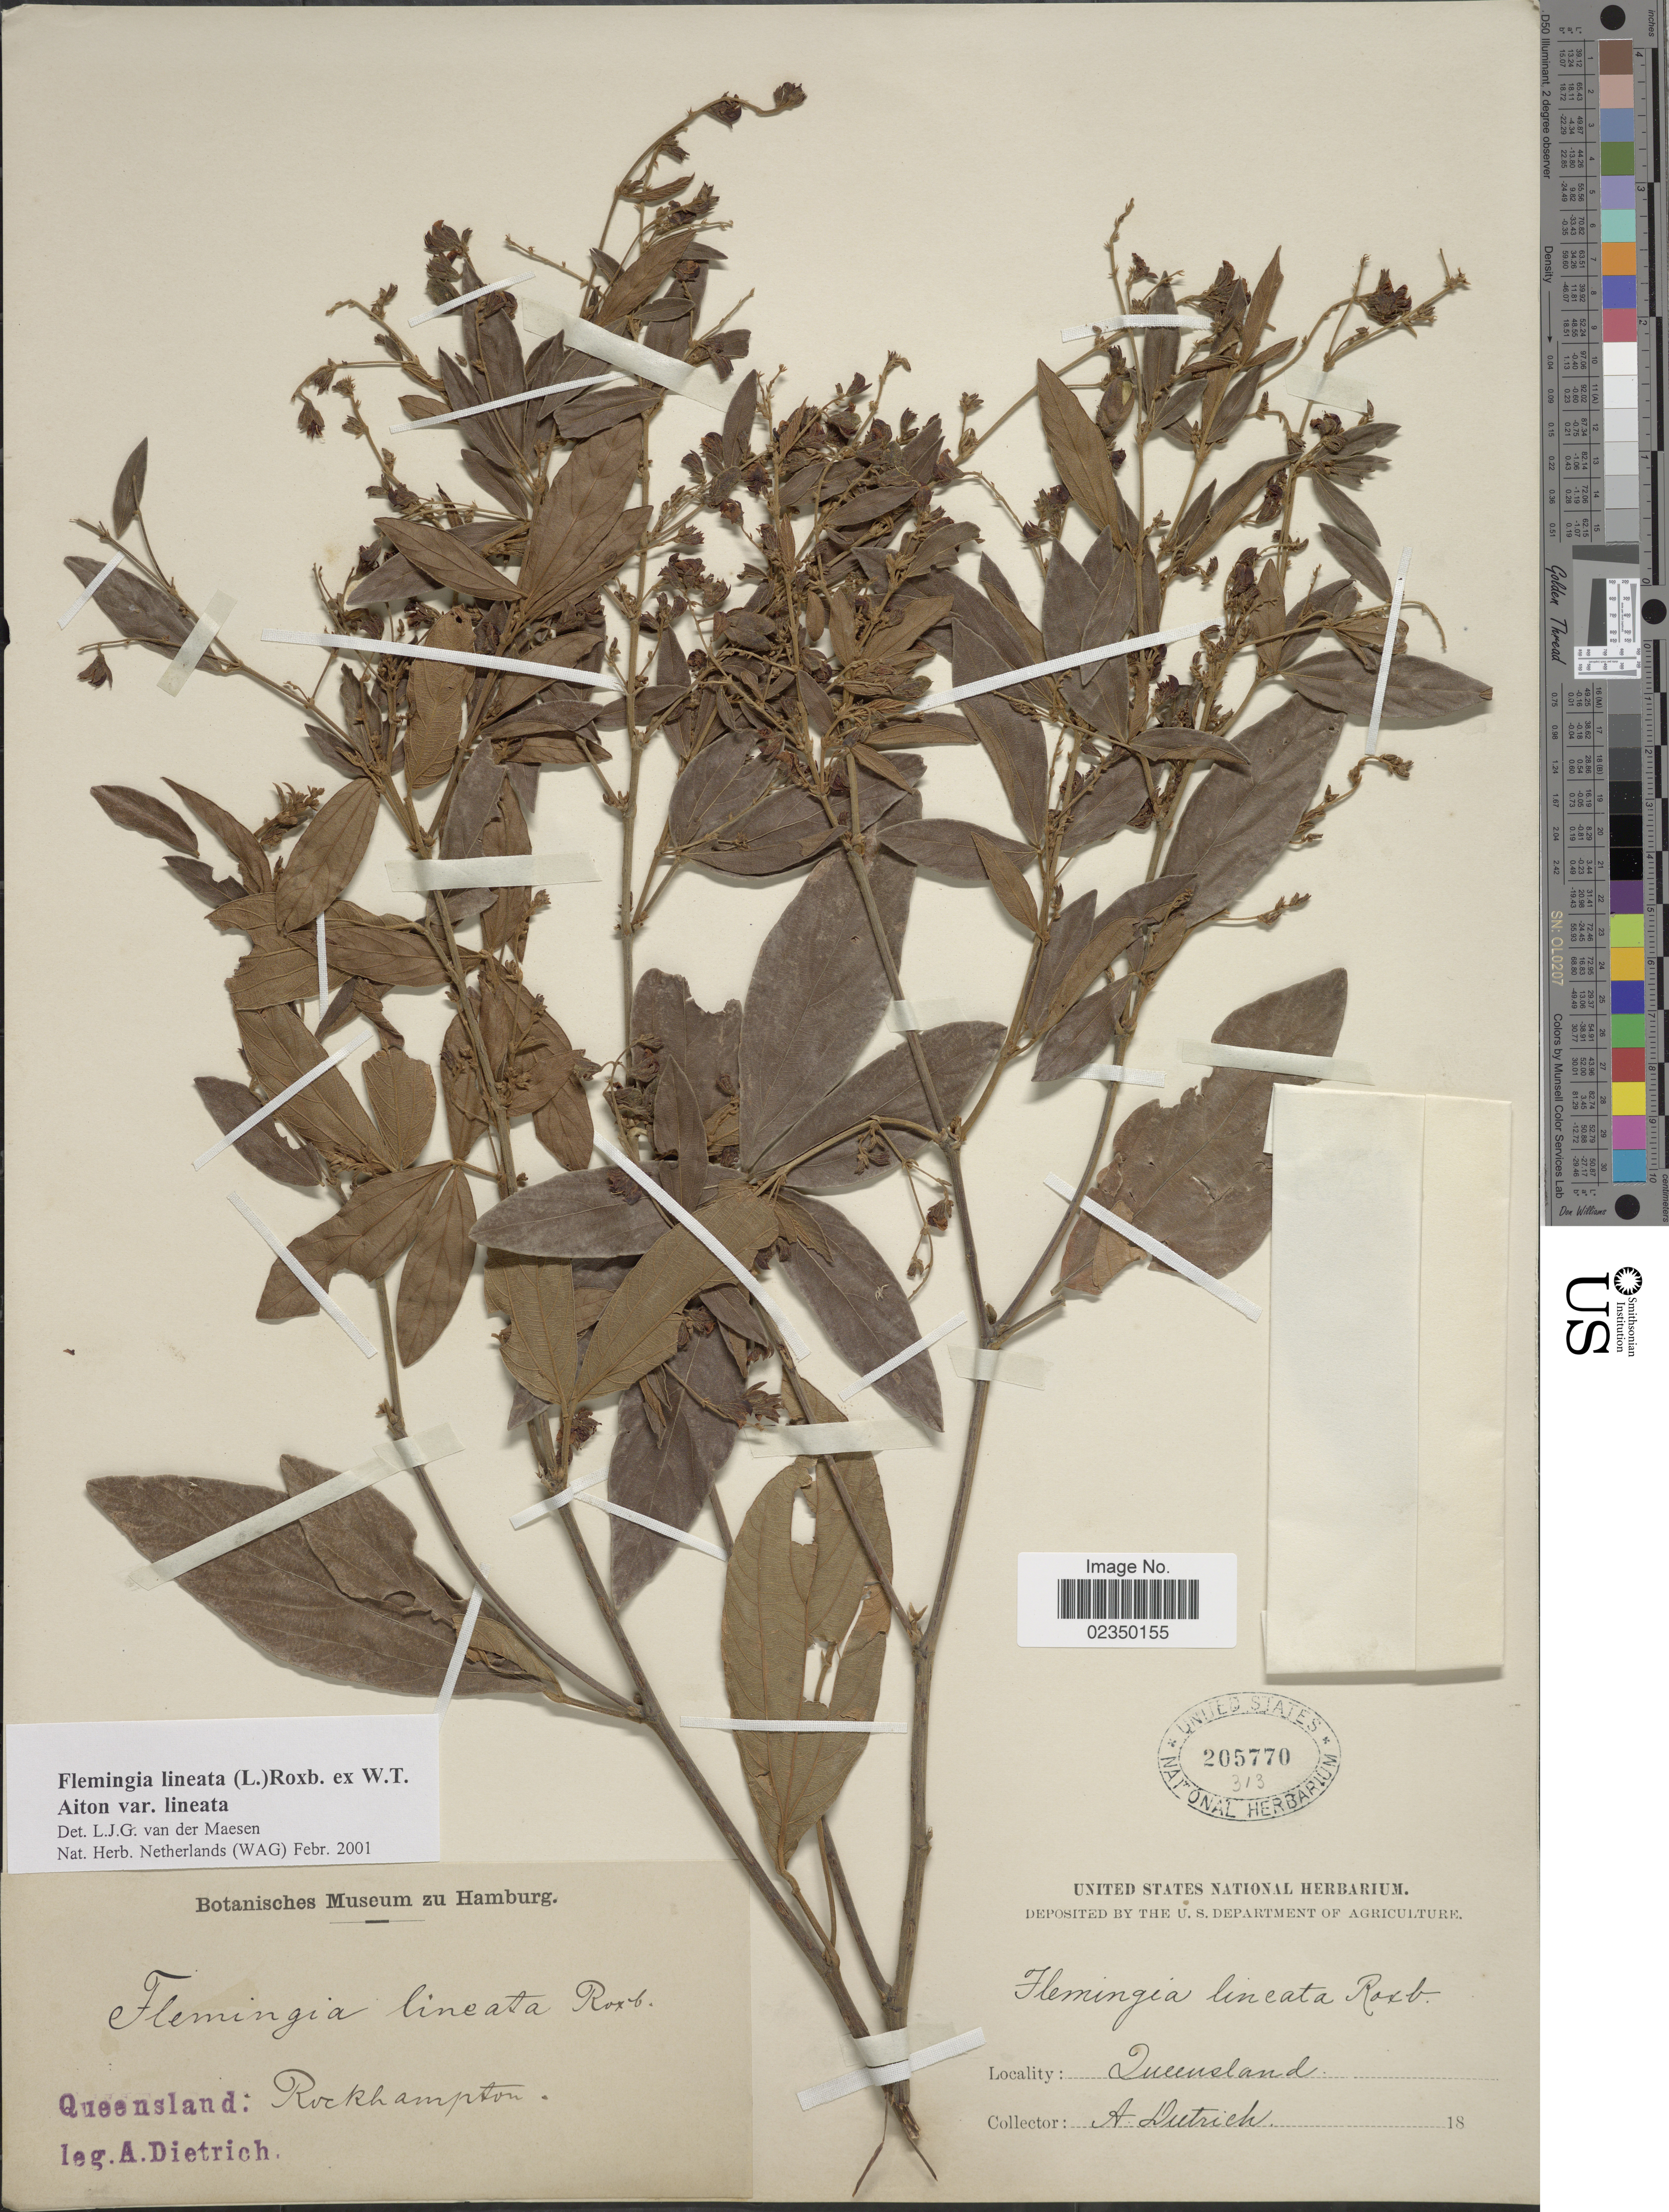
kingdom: Plantae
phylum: Tracheophyta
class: Magnoliopsida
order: Fabales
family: Fabaceae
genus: Flemingia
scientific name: Flemingia lineata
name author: (L.) Roxb.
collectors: A. Dietrich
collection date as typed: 18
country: Australia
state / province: Queensland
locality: Rockhampton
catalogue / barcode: US 205770